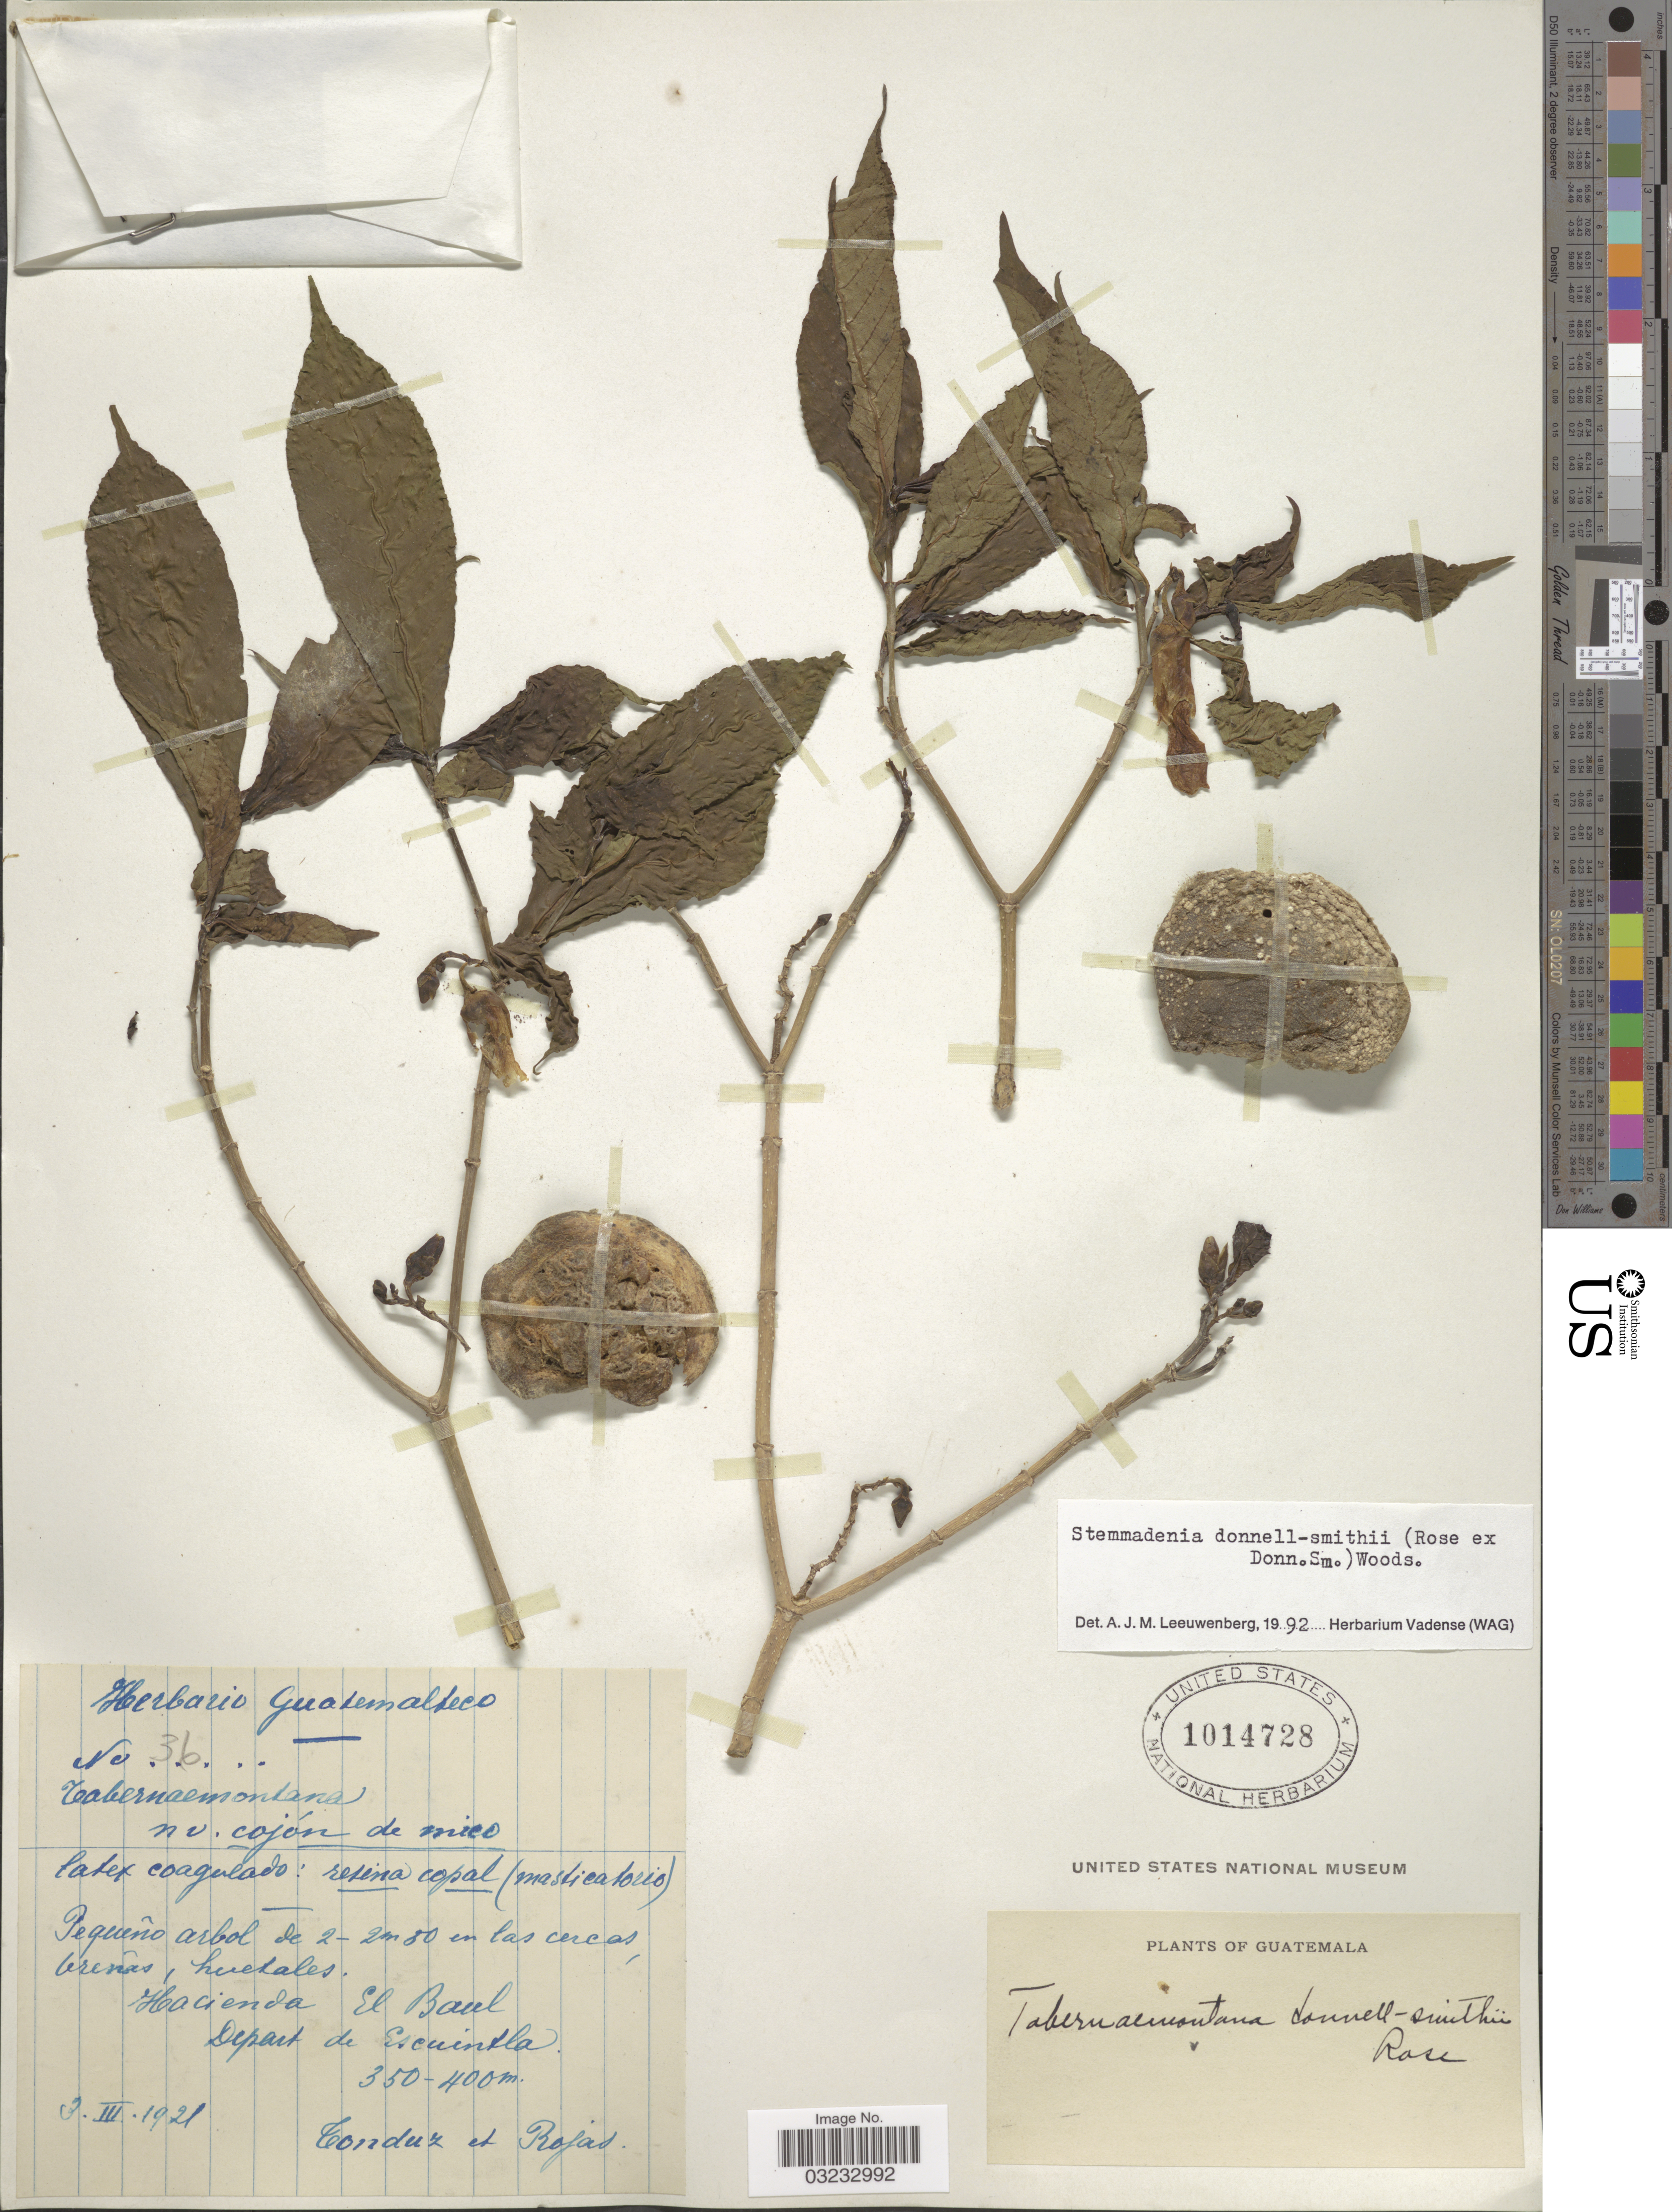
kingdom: Plantae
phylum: Tracheophyta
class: Magnoliopsida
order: Gentianales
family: Apocynaceae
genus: Stemmadenia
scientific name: Stemmadenia donnell-smithii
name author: (Rose ex Donn. Sm.) Woodson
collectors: Tonduz & Rojas, --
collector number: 36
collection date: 1921-03-03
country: Guatemala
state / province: Escuintla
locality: Hacienda El Baul, Depart de Escuintla.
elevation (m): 350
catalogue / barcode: US 1014728